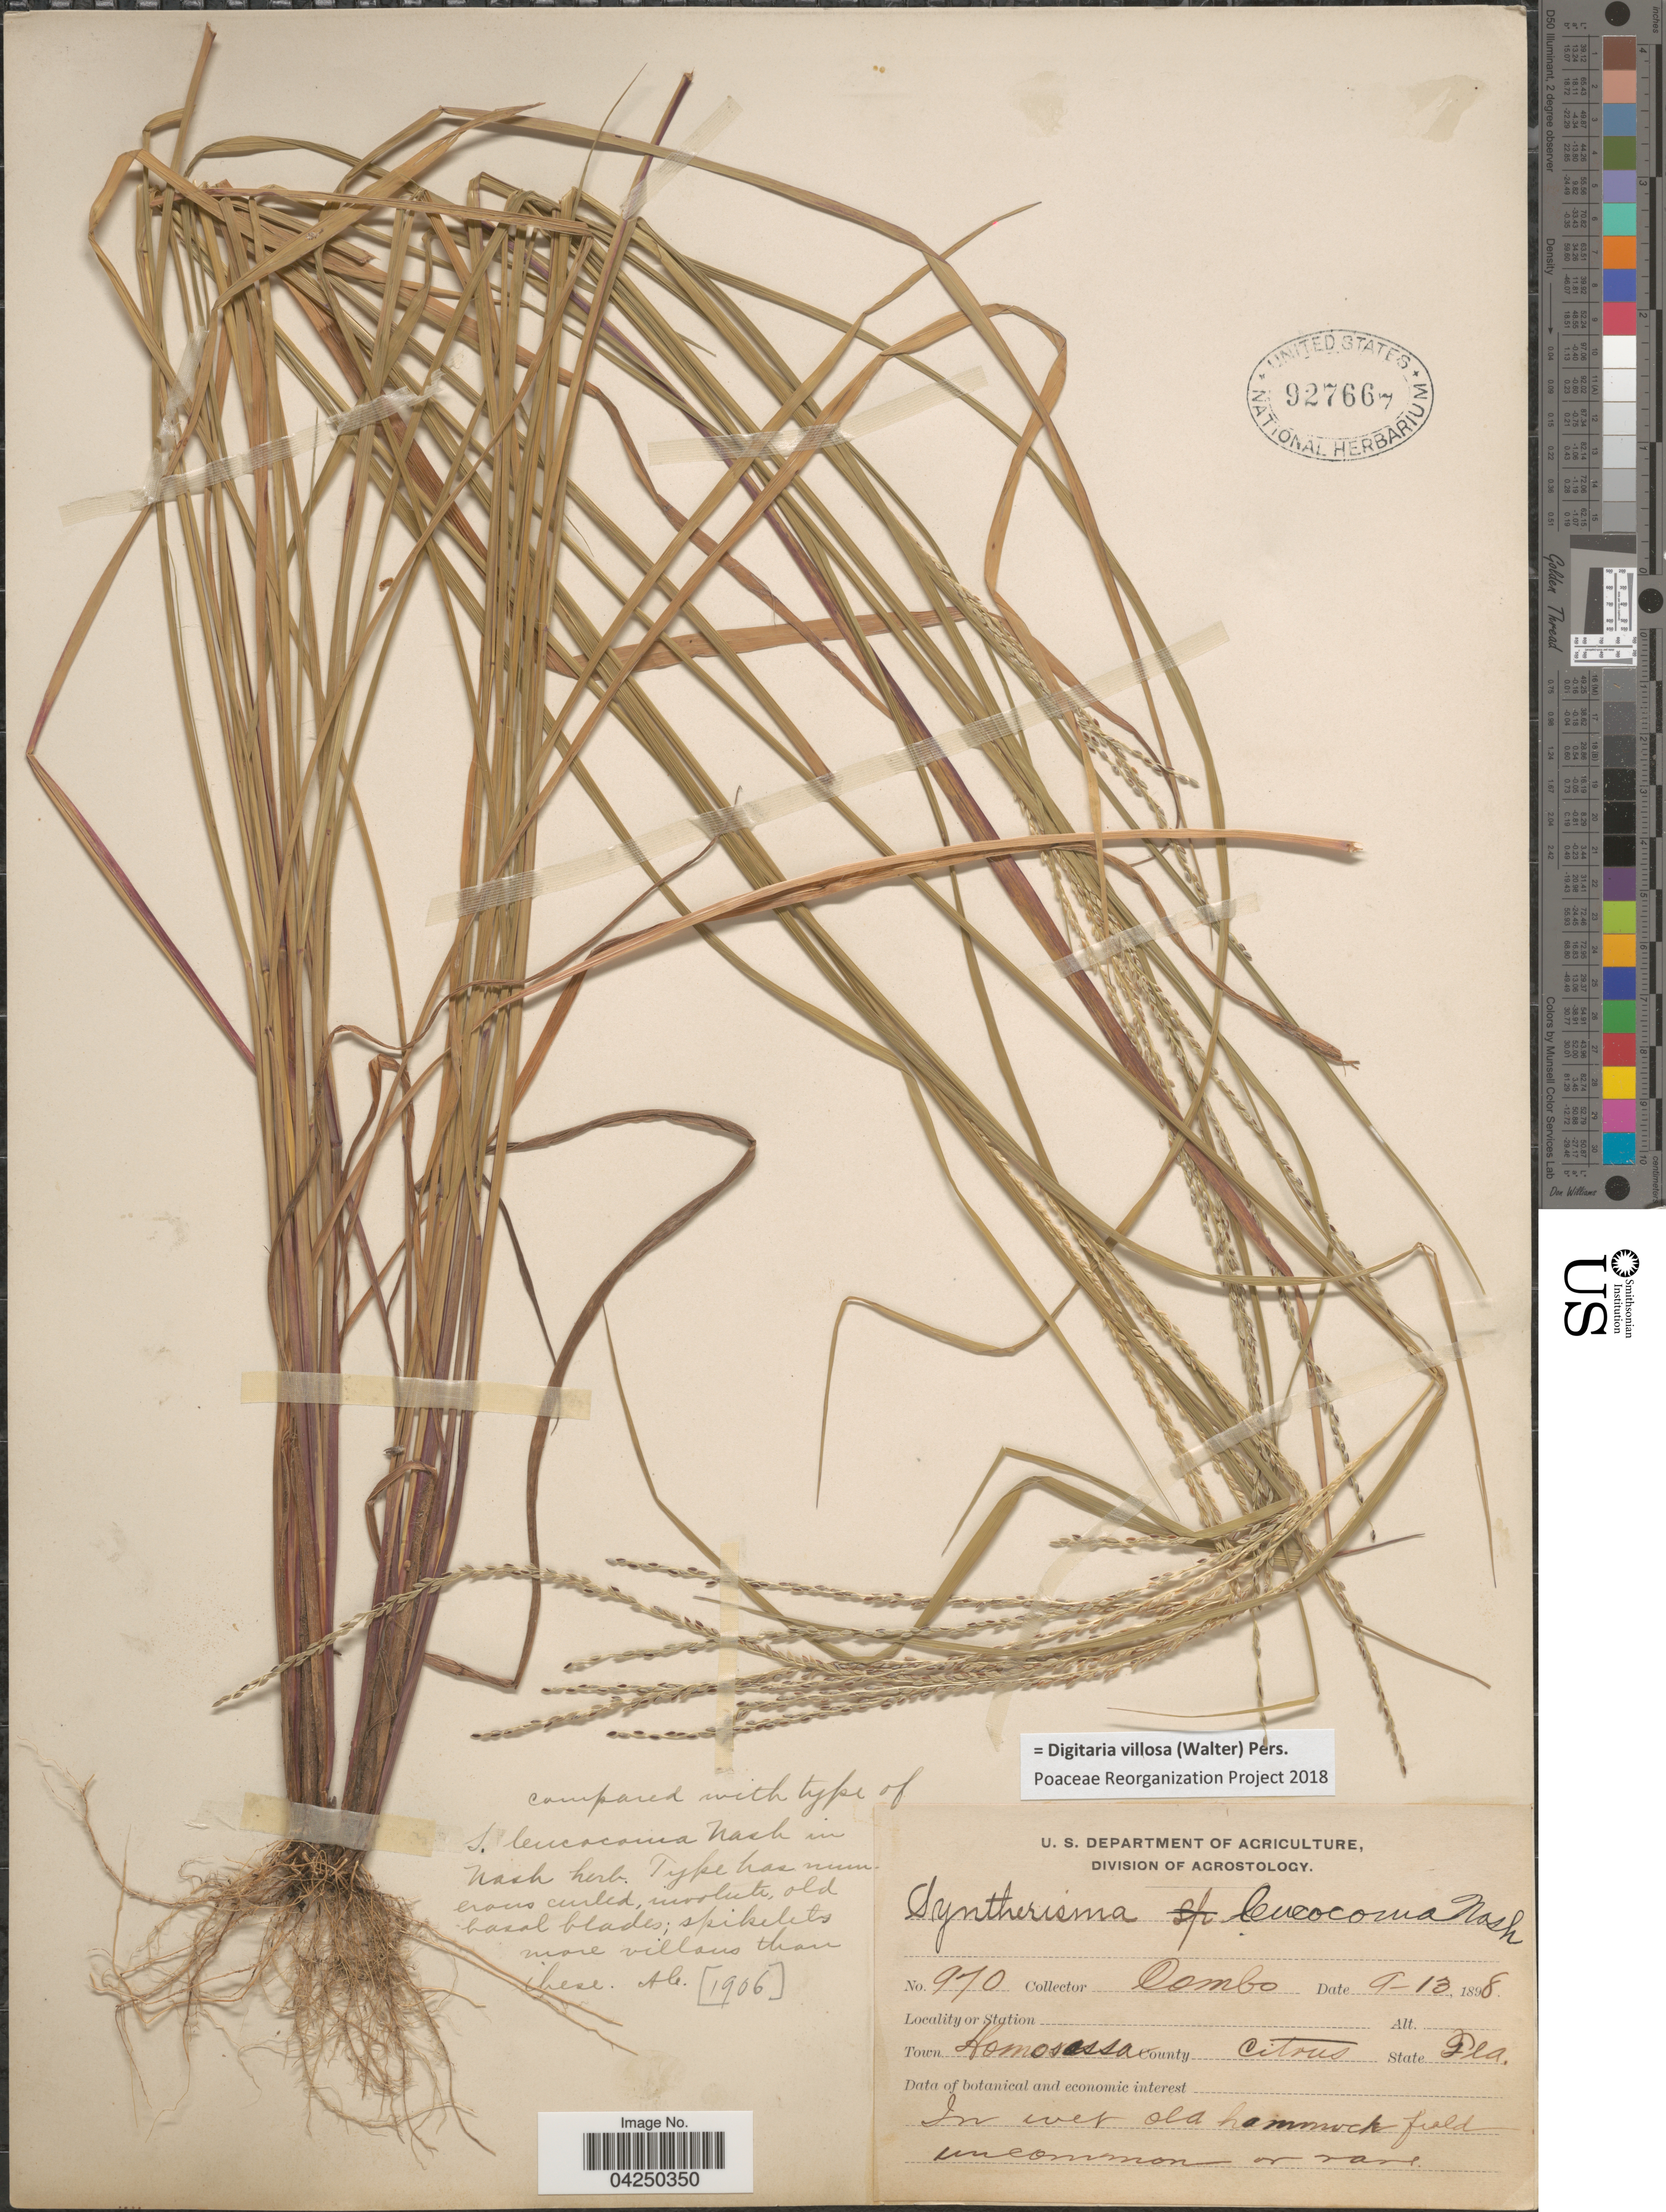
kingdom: Plantae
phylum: Tracheophyta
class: Liliopsida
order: Poales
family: Poaceae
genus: Digitaria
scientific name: Digitaria villosa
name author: (Walter) Pers.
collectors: -. Combs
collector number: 970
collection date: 1898-09-13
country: United States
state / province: Florida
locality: Town Homosassa County Citrus. In wet old hammock field.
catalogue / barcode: US 927667